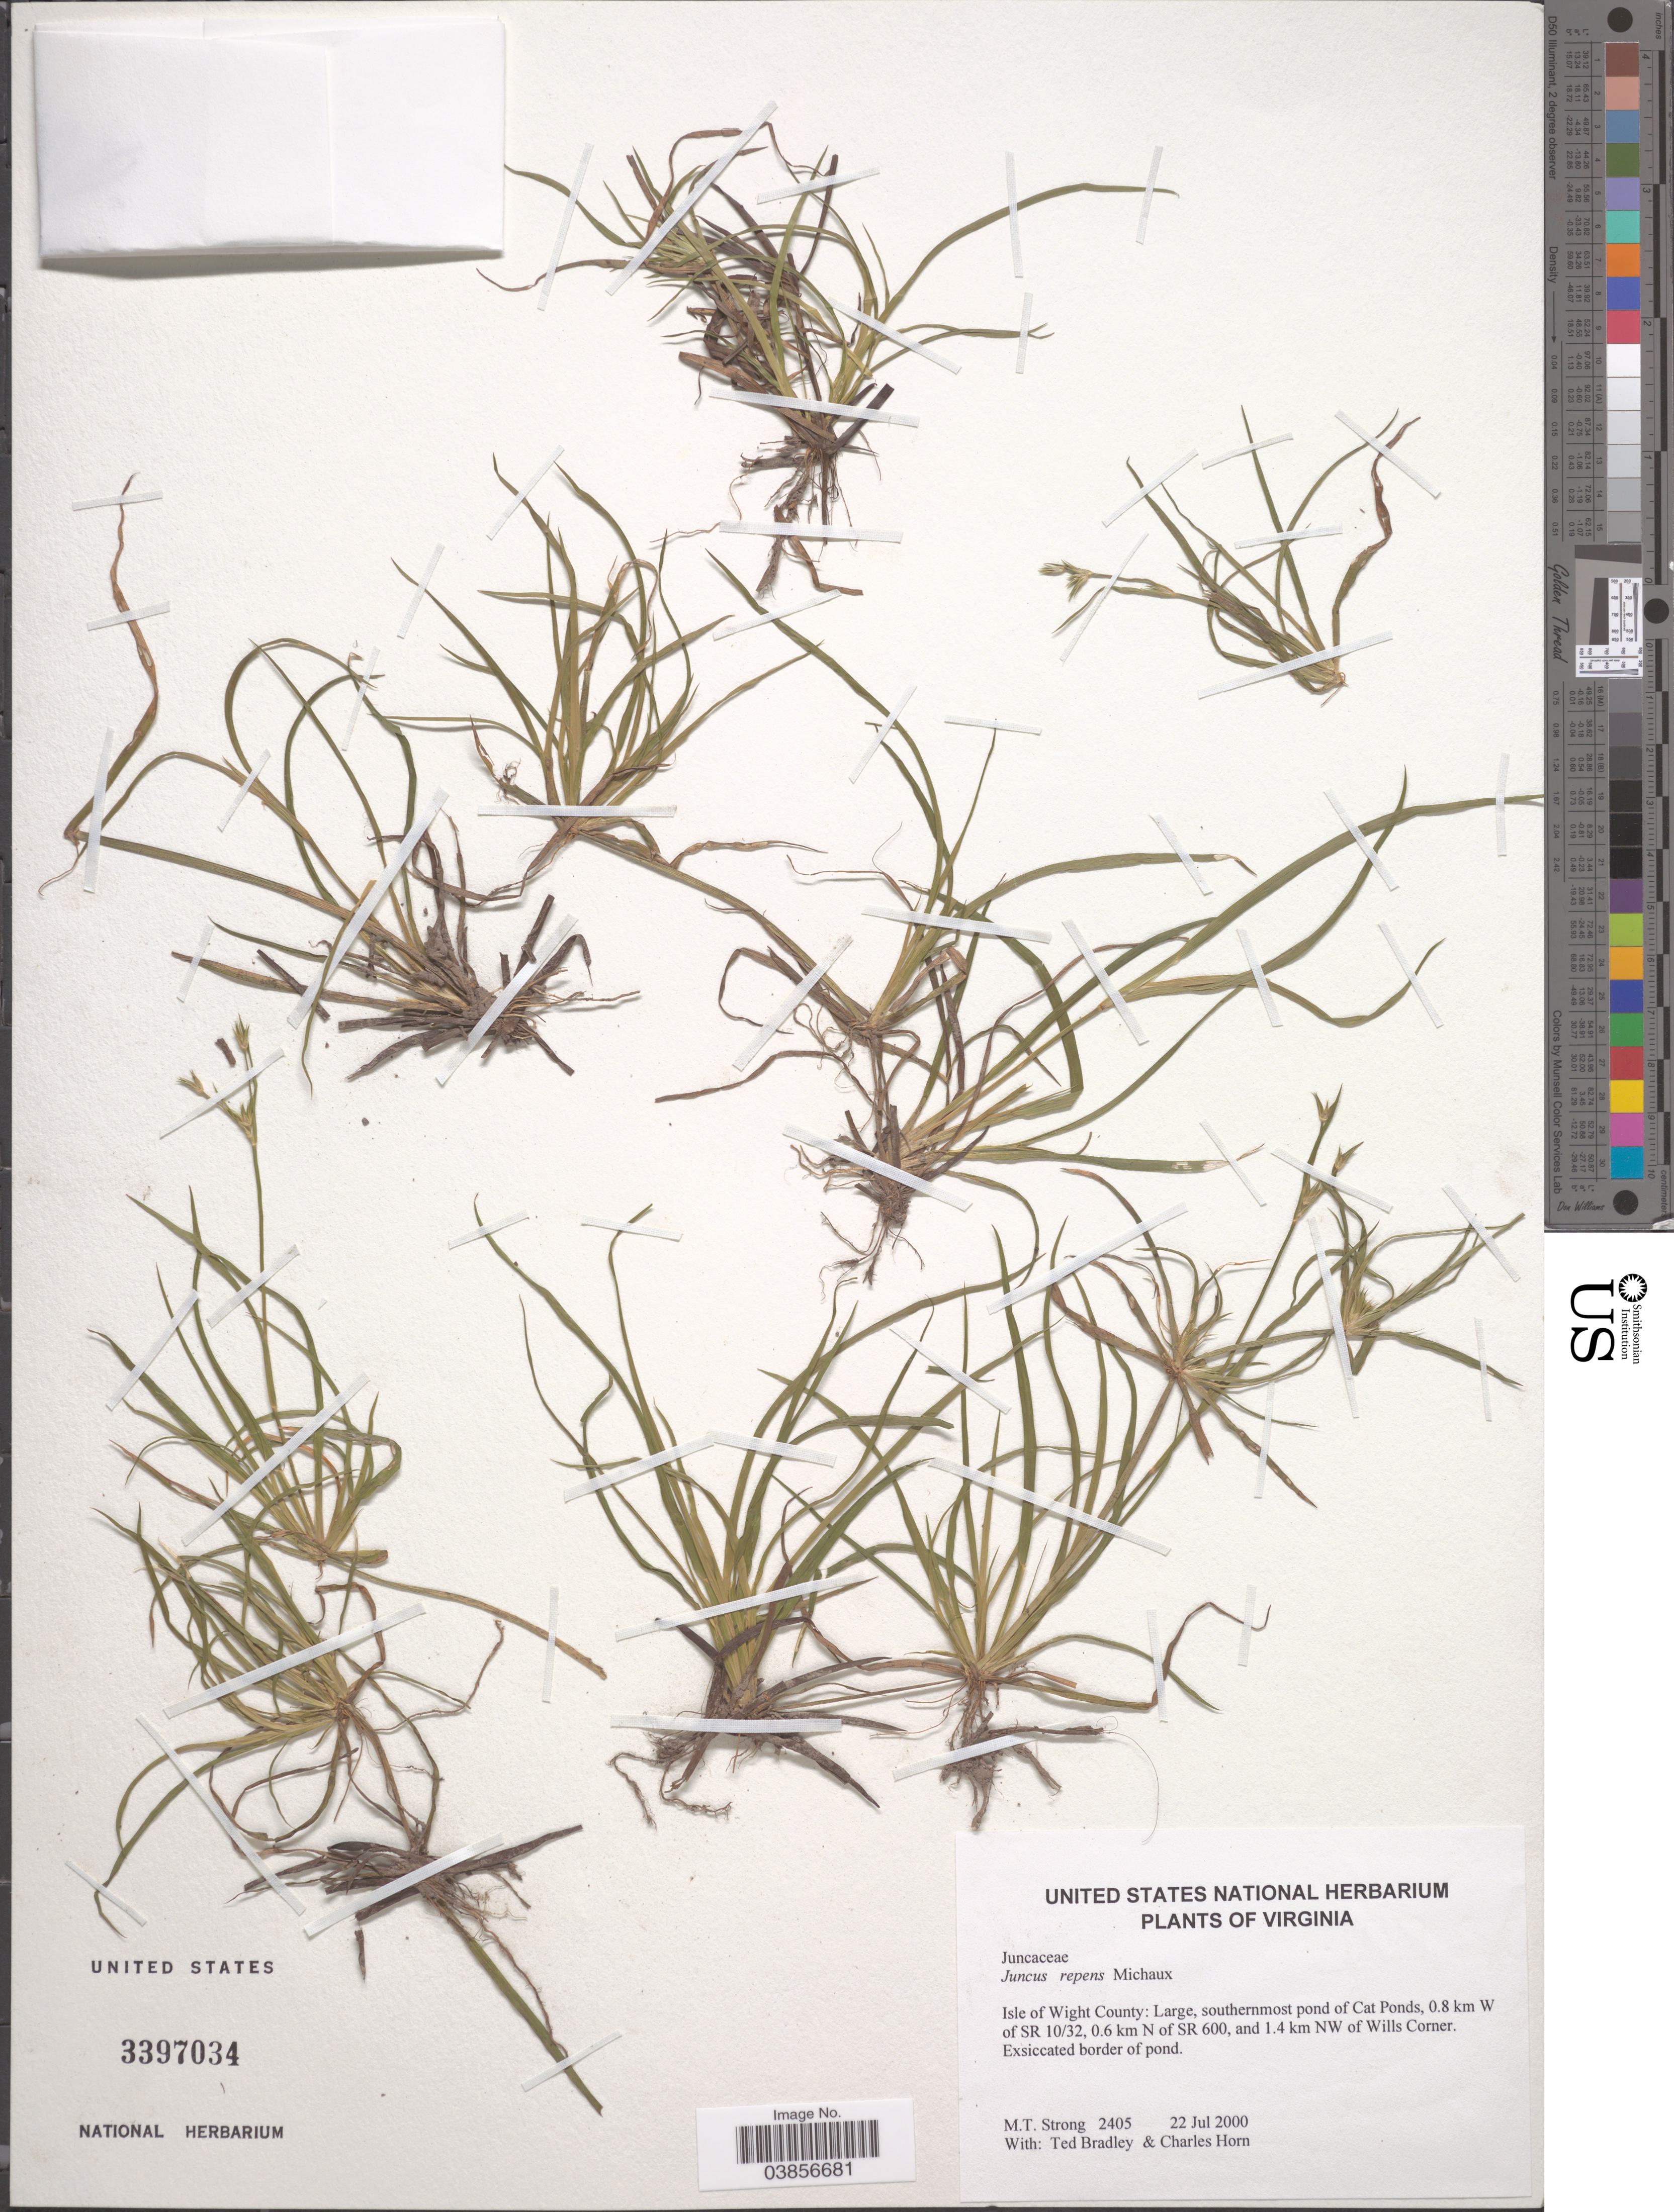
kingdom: Plantae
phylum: Tracheophyta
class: Liliopsida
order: Poales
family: Juncaceae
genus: Juncus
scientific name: Juncus repens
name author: Michx.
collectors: M. T. Strong, T. Bradley & C. Horn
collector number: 2405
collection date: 2000-07-22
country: United States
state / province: Virginia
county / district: Isle of Wight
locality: Isle of Wight County: Large, southernmost pond of Cat Ponds, 0.8 km W of SR 10/32, 0.6 km N of SR 600, and 1.4 km NW of Wills Corner. Exsiccated border of pond.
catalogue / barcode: US 3397034